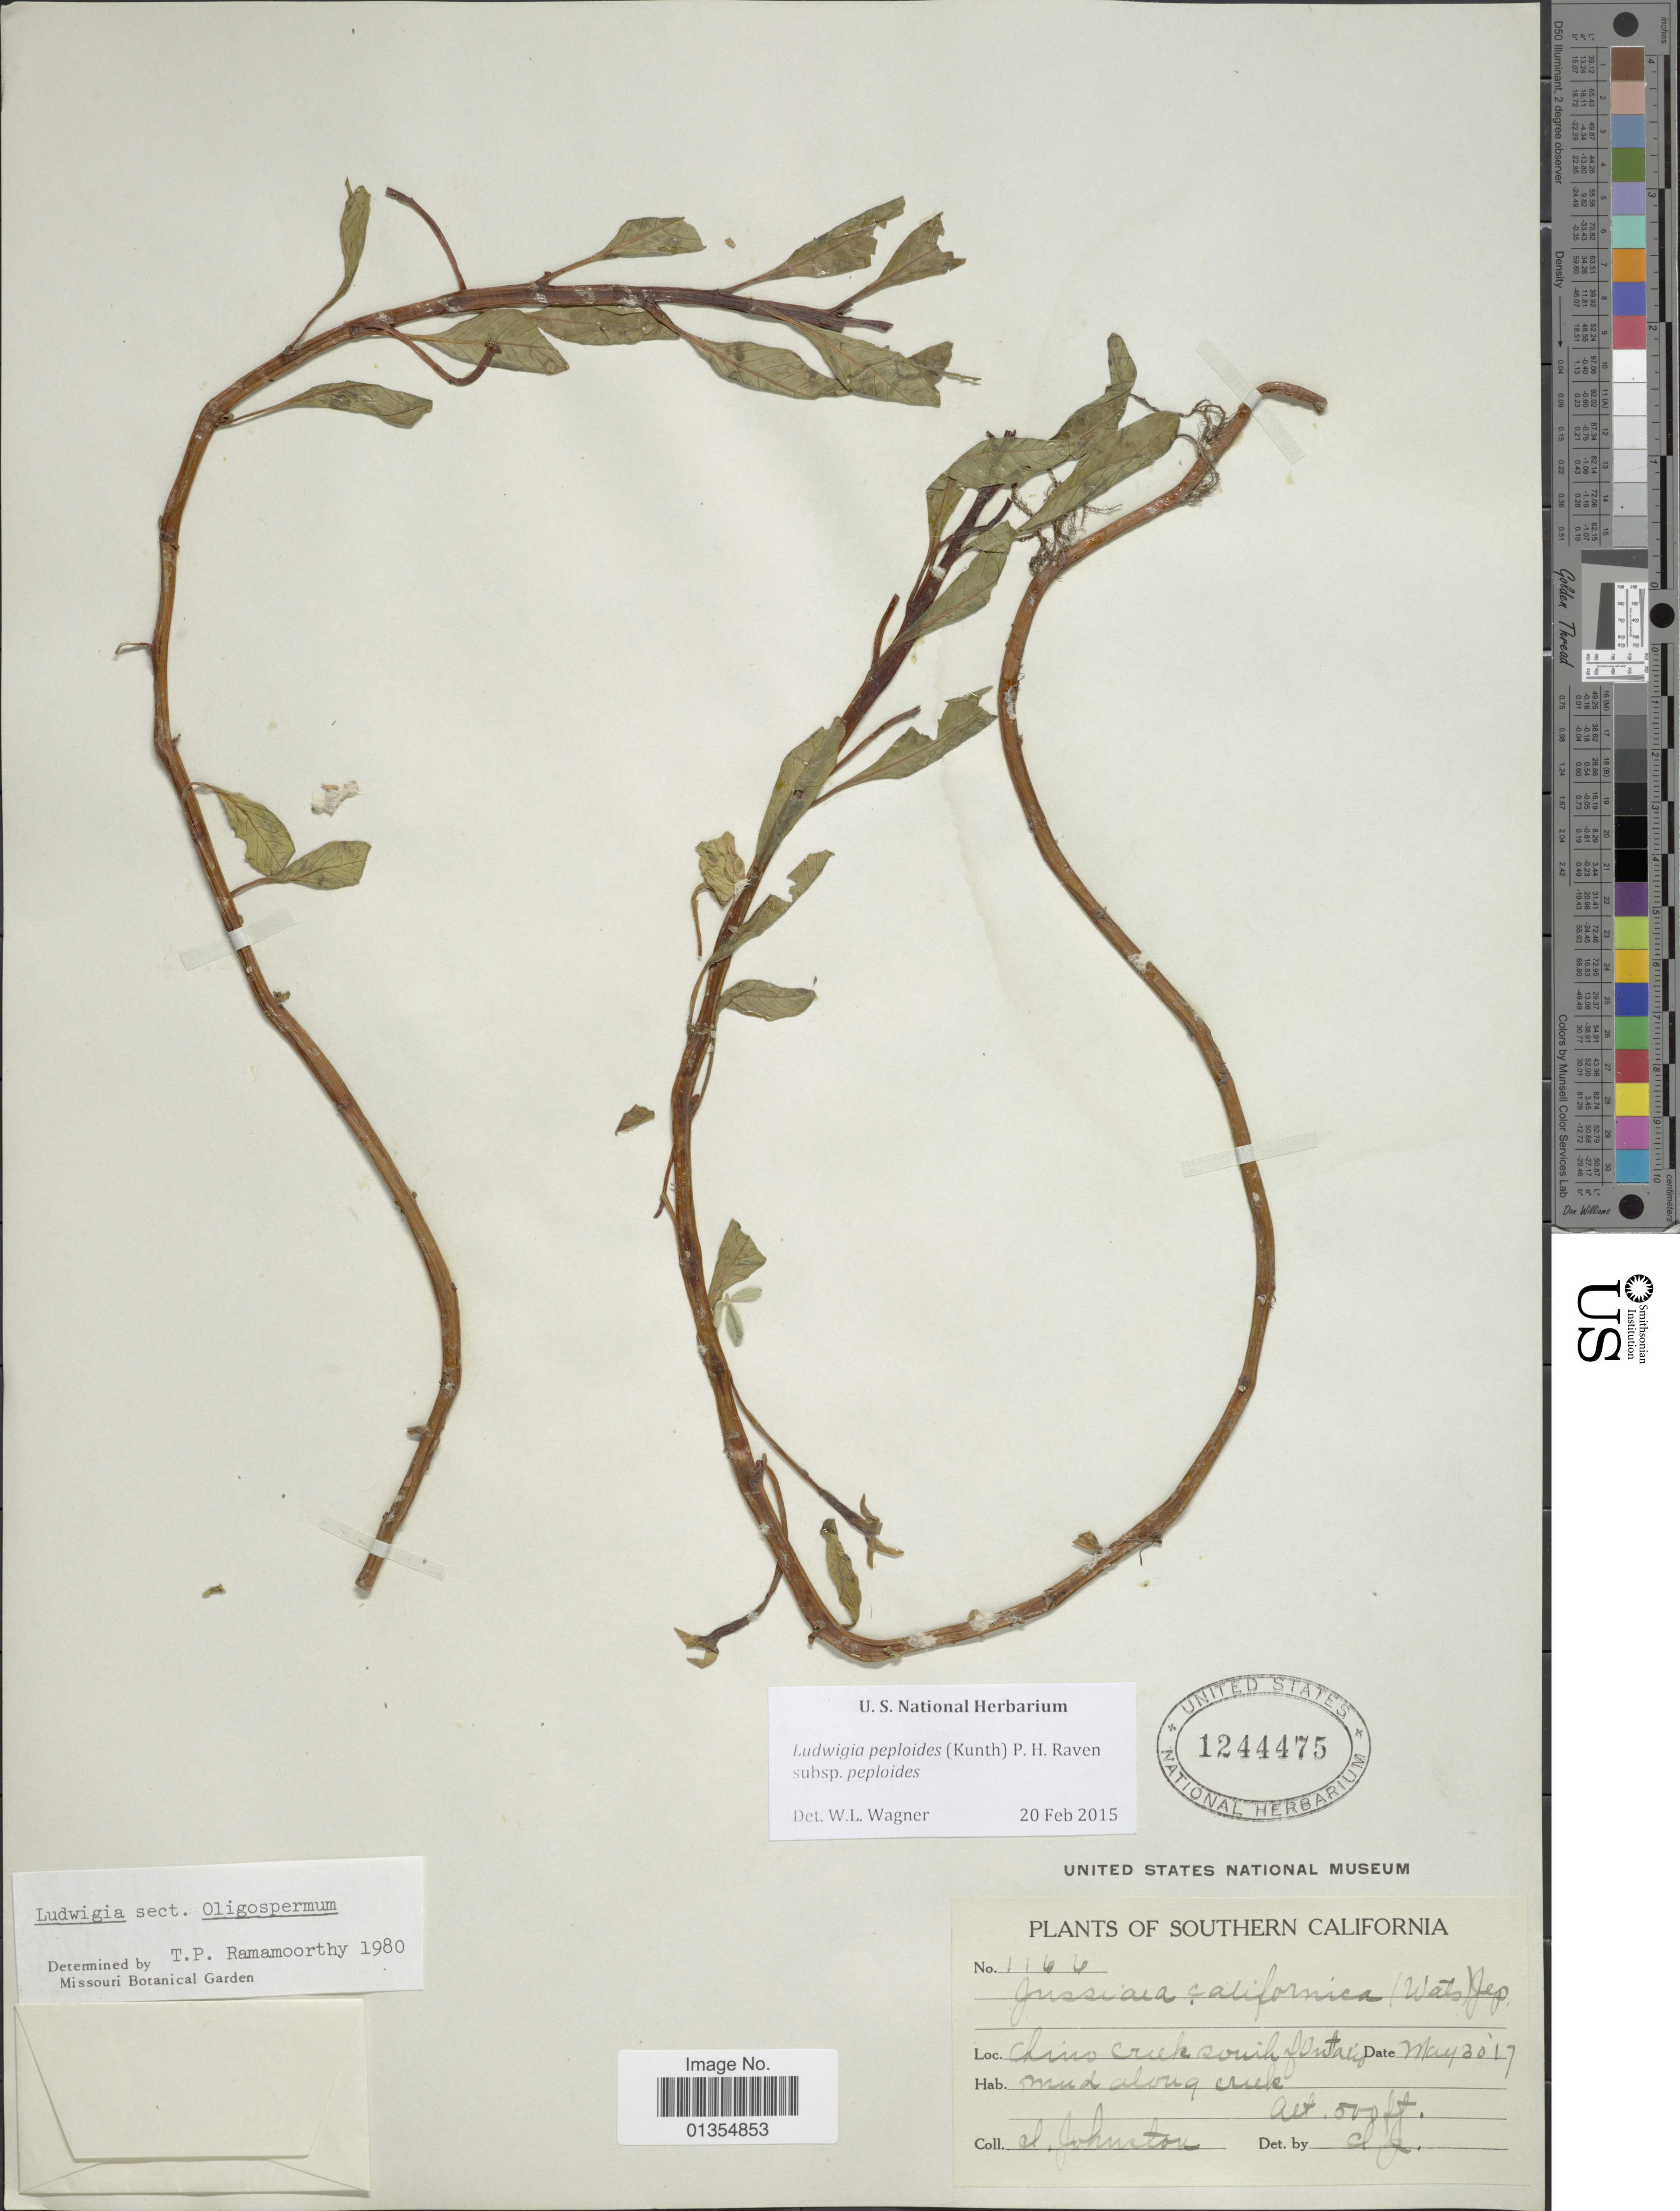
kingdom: Plantae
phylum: Tracheophyta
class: Magnoliopsida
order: Myrtales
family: Onagraceae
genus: Ludwigia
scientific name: Ludwigia peploides subsp. peploides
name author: (Kunth) P.H. Raven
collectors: H. W. Johnston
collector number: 1166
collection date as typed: Transcribed d/m/y: 30/5/17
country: United States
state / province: California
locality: Southern California, Chino Creek south of Ontario.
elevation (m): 152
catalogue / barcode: US 1244475